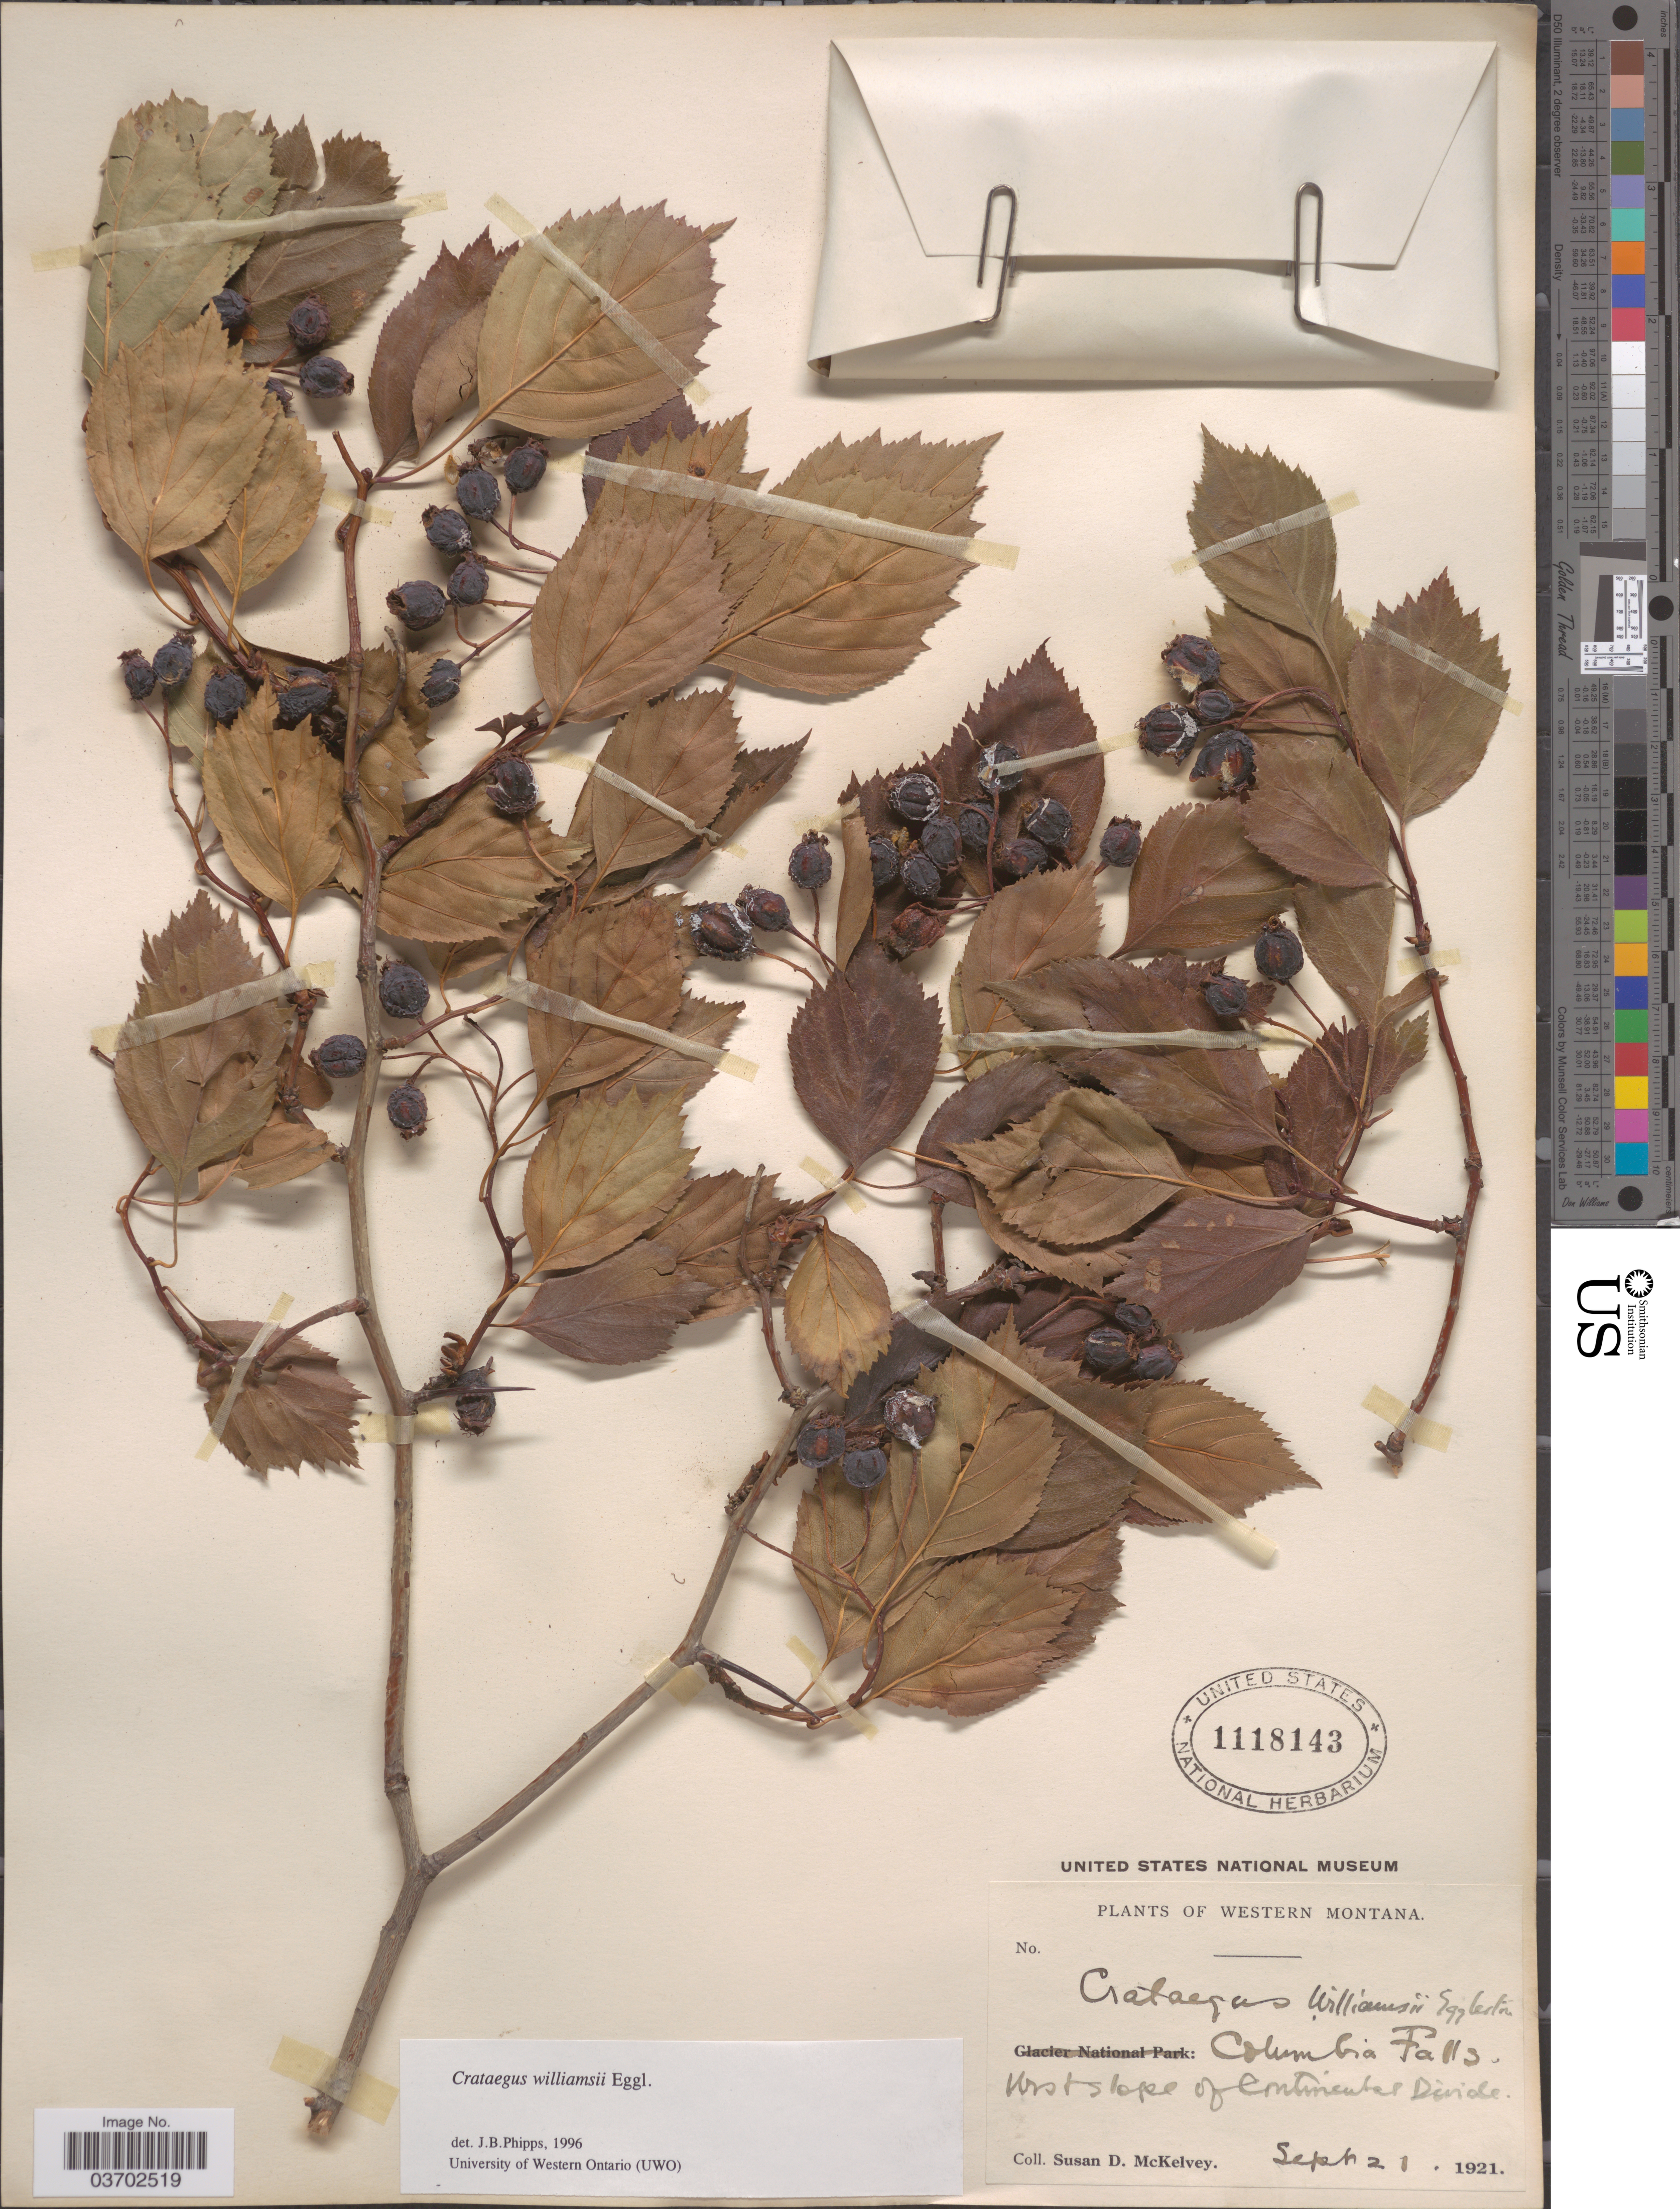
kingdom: Plantae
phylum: Tracheophyta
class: Magnoliopsida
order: Rosales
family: Rosaceae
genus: Crataegus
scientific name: Crataegus williamsii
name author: Eggl.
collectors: S. A. McKelvey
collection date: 1921-09-21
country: United States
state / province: Montana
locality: Western Montana. Columbia Falls. West slope of Continental Divide.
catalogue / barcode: US 1118143